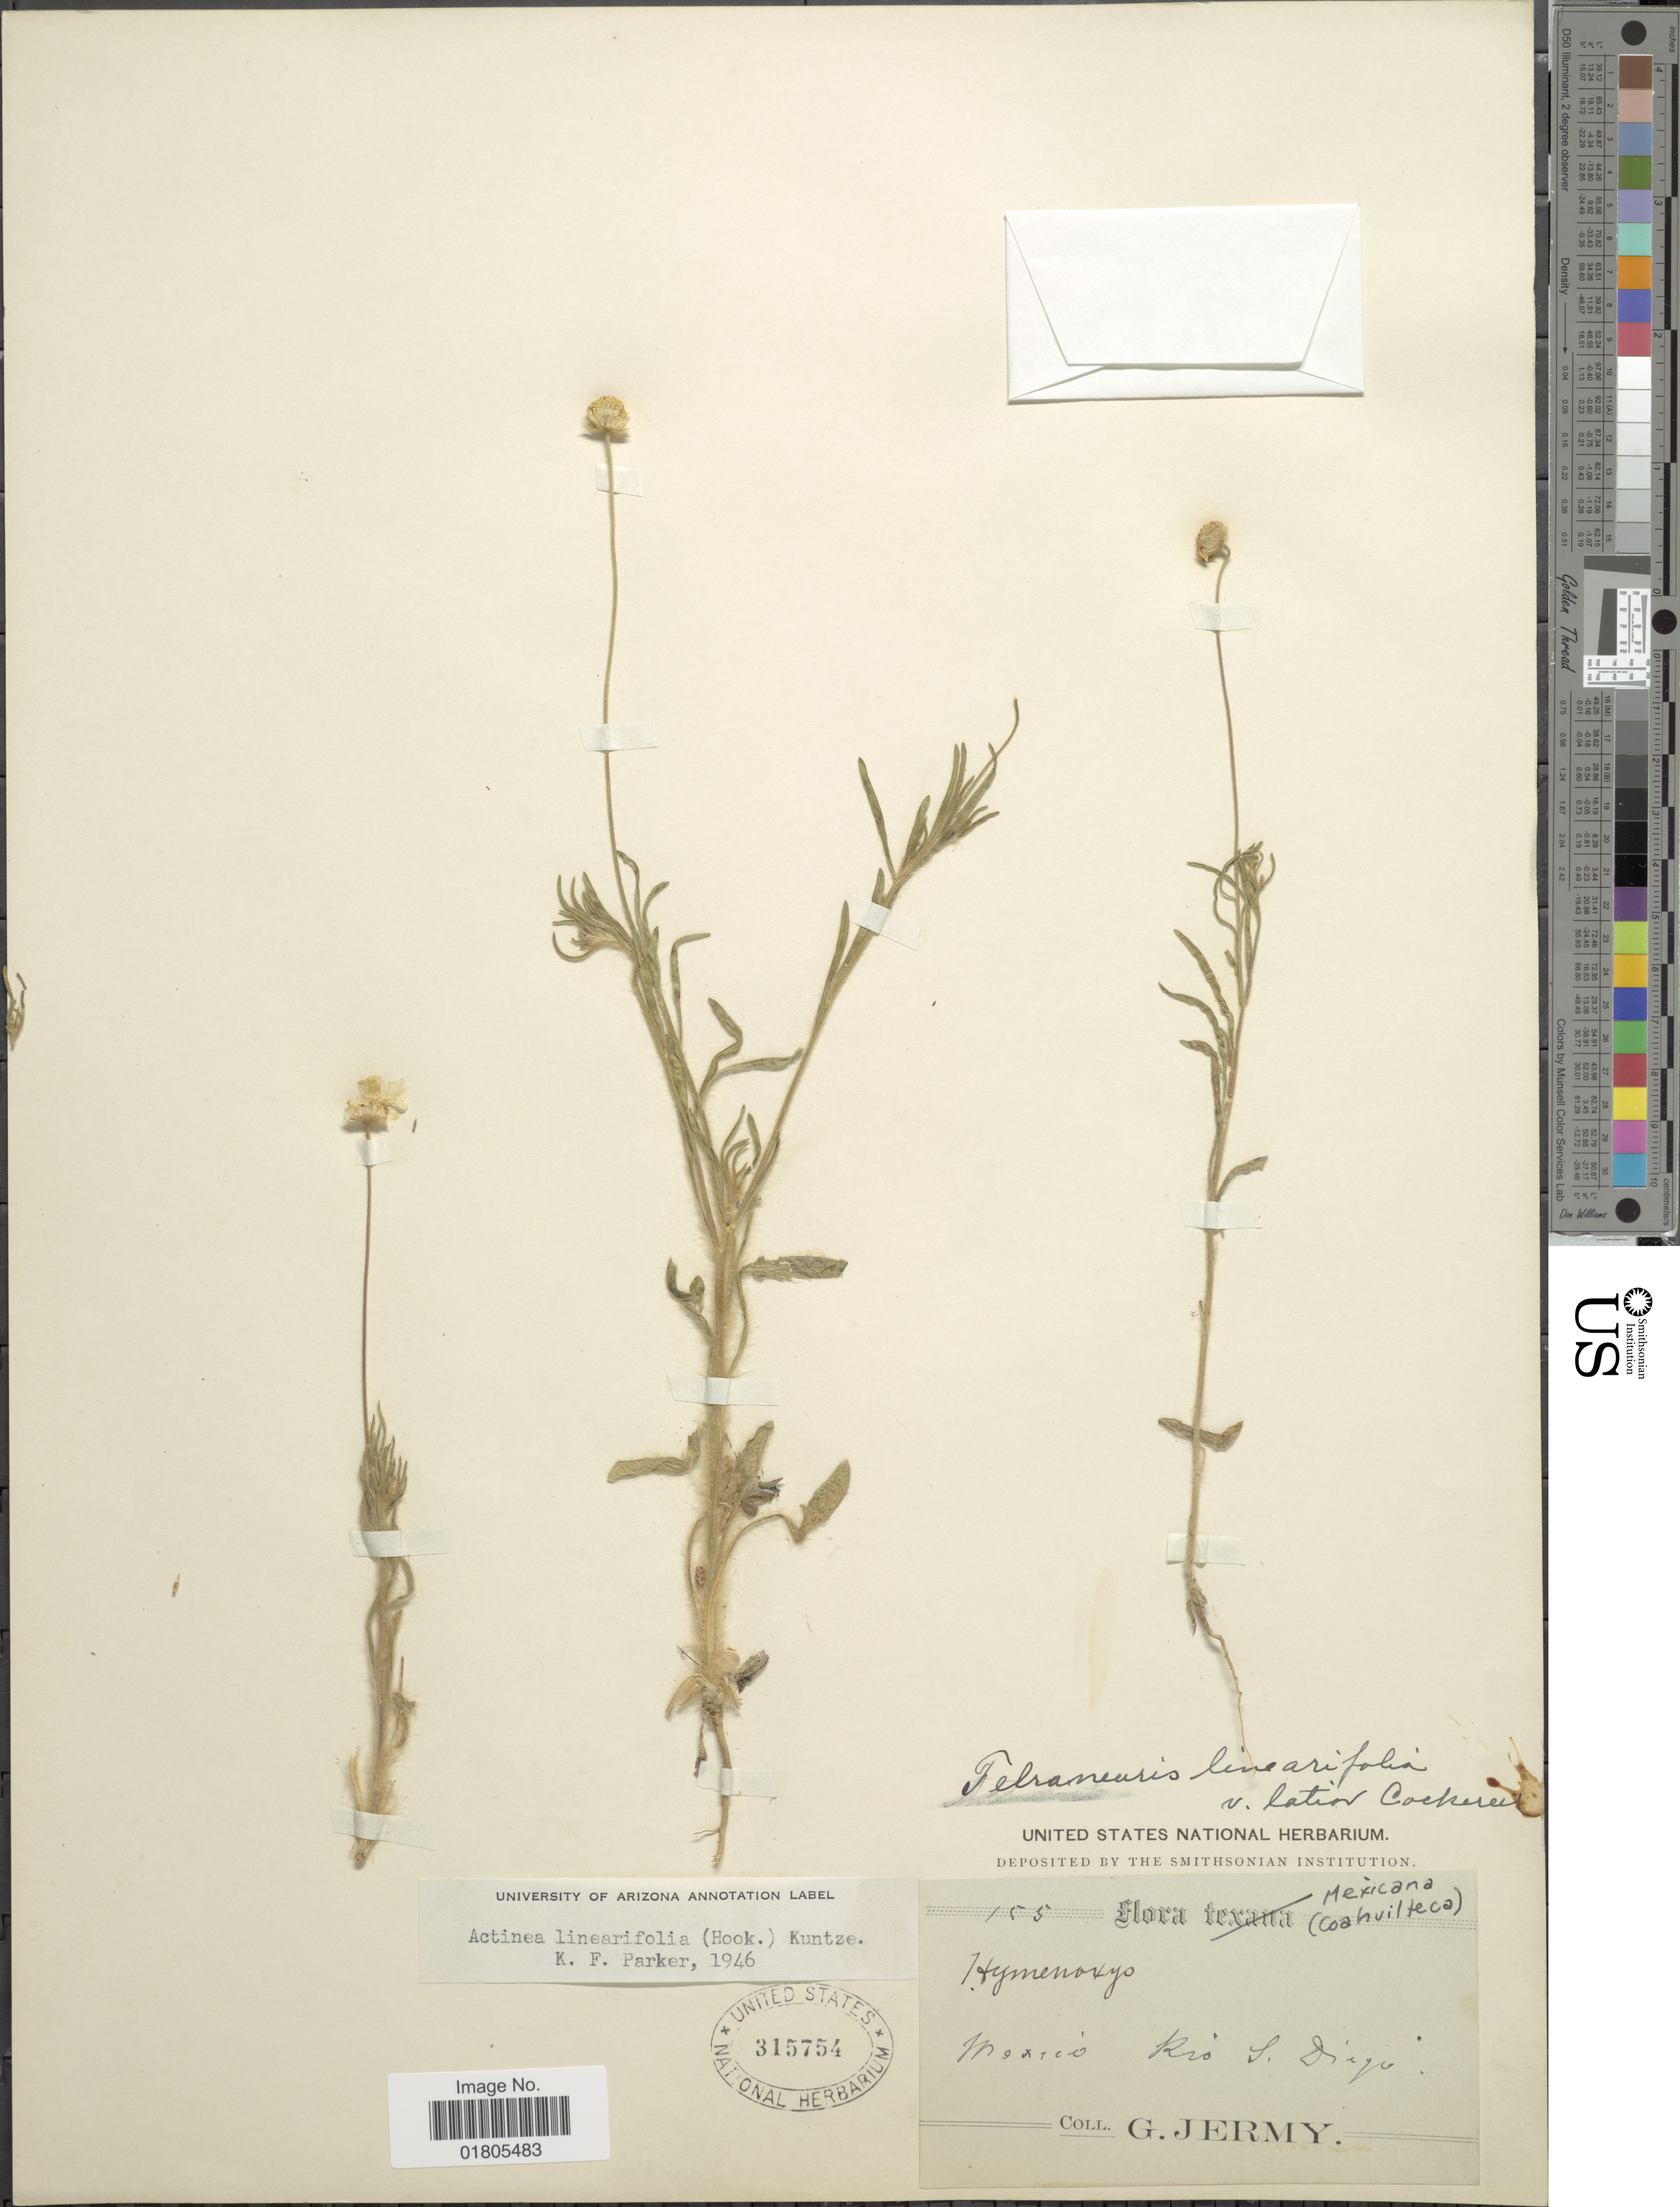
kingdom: Plantae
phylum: Tracheophyta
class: Magnoliopsida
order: Asterales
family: Asteraceae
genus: Actinea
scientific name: Actinea linearifolia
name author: (Hook.) Kuntze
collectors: G. Jermy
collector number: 155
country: Mexico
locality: Coahuilteca. Rio S. Diego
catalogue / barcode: US 315754